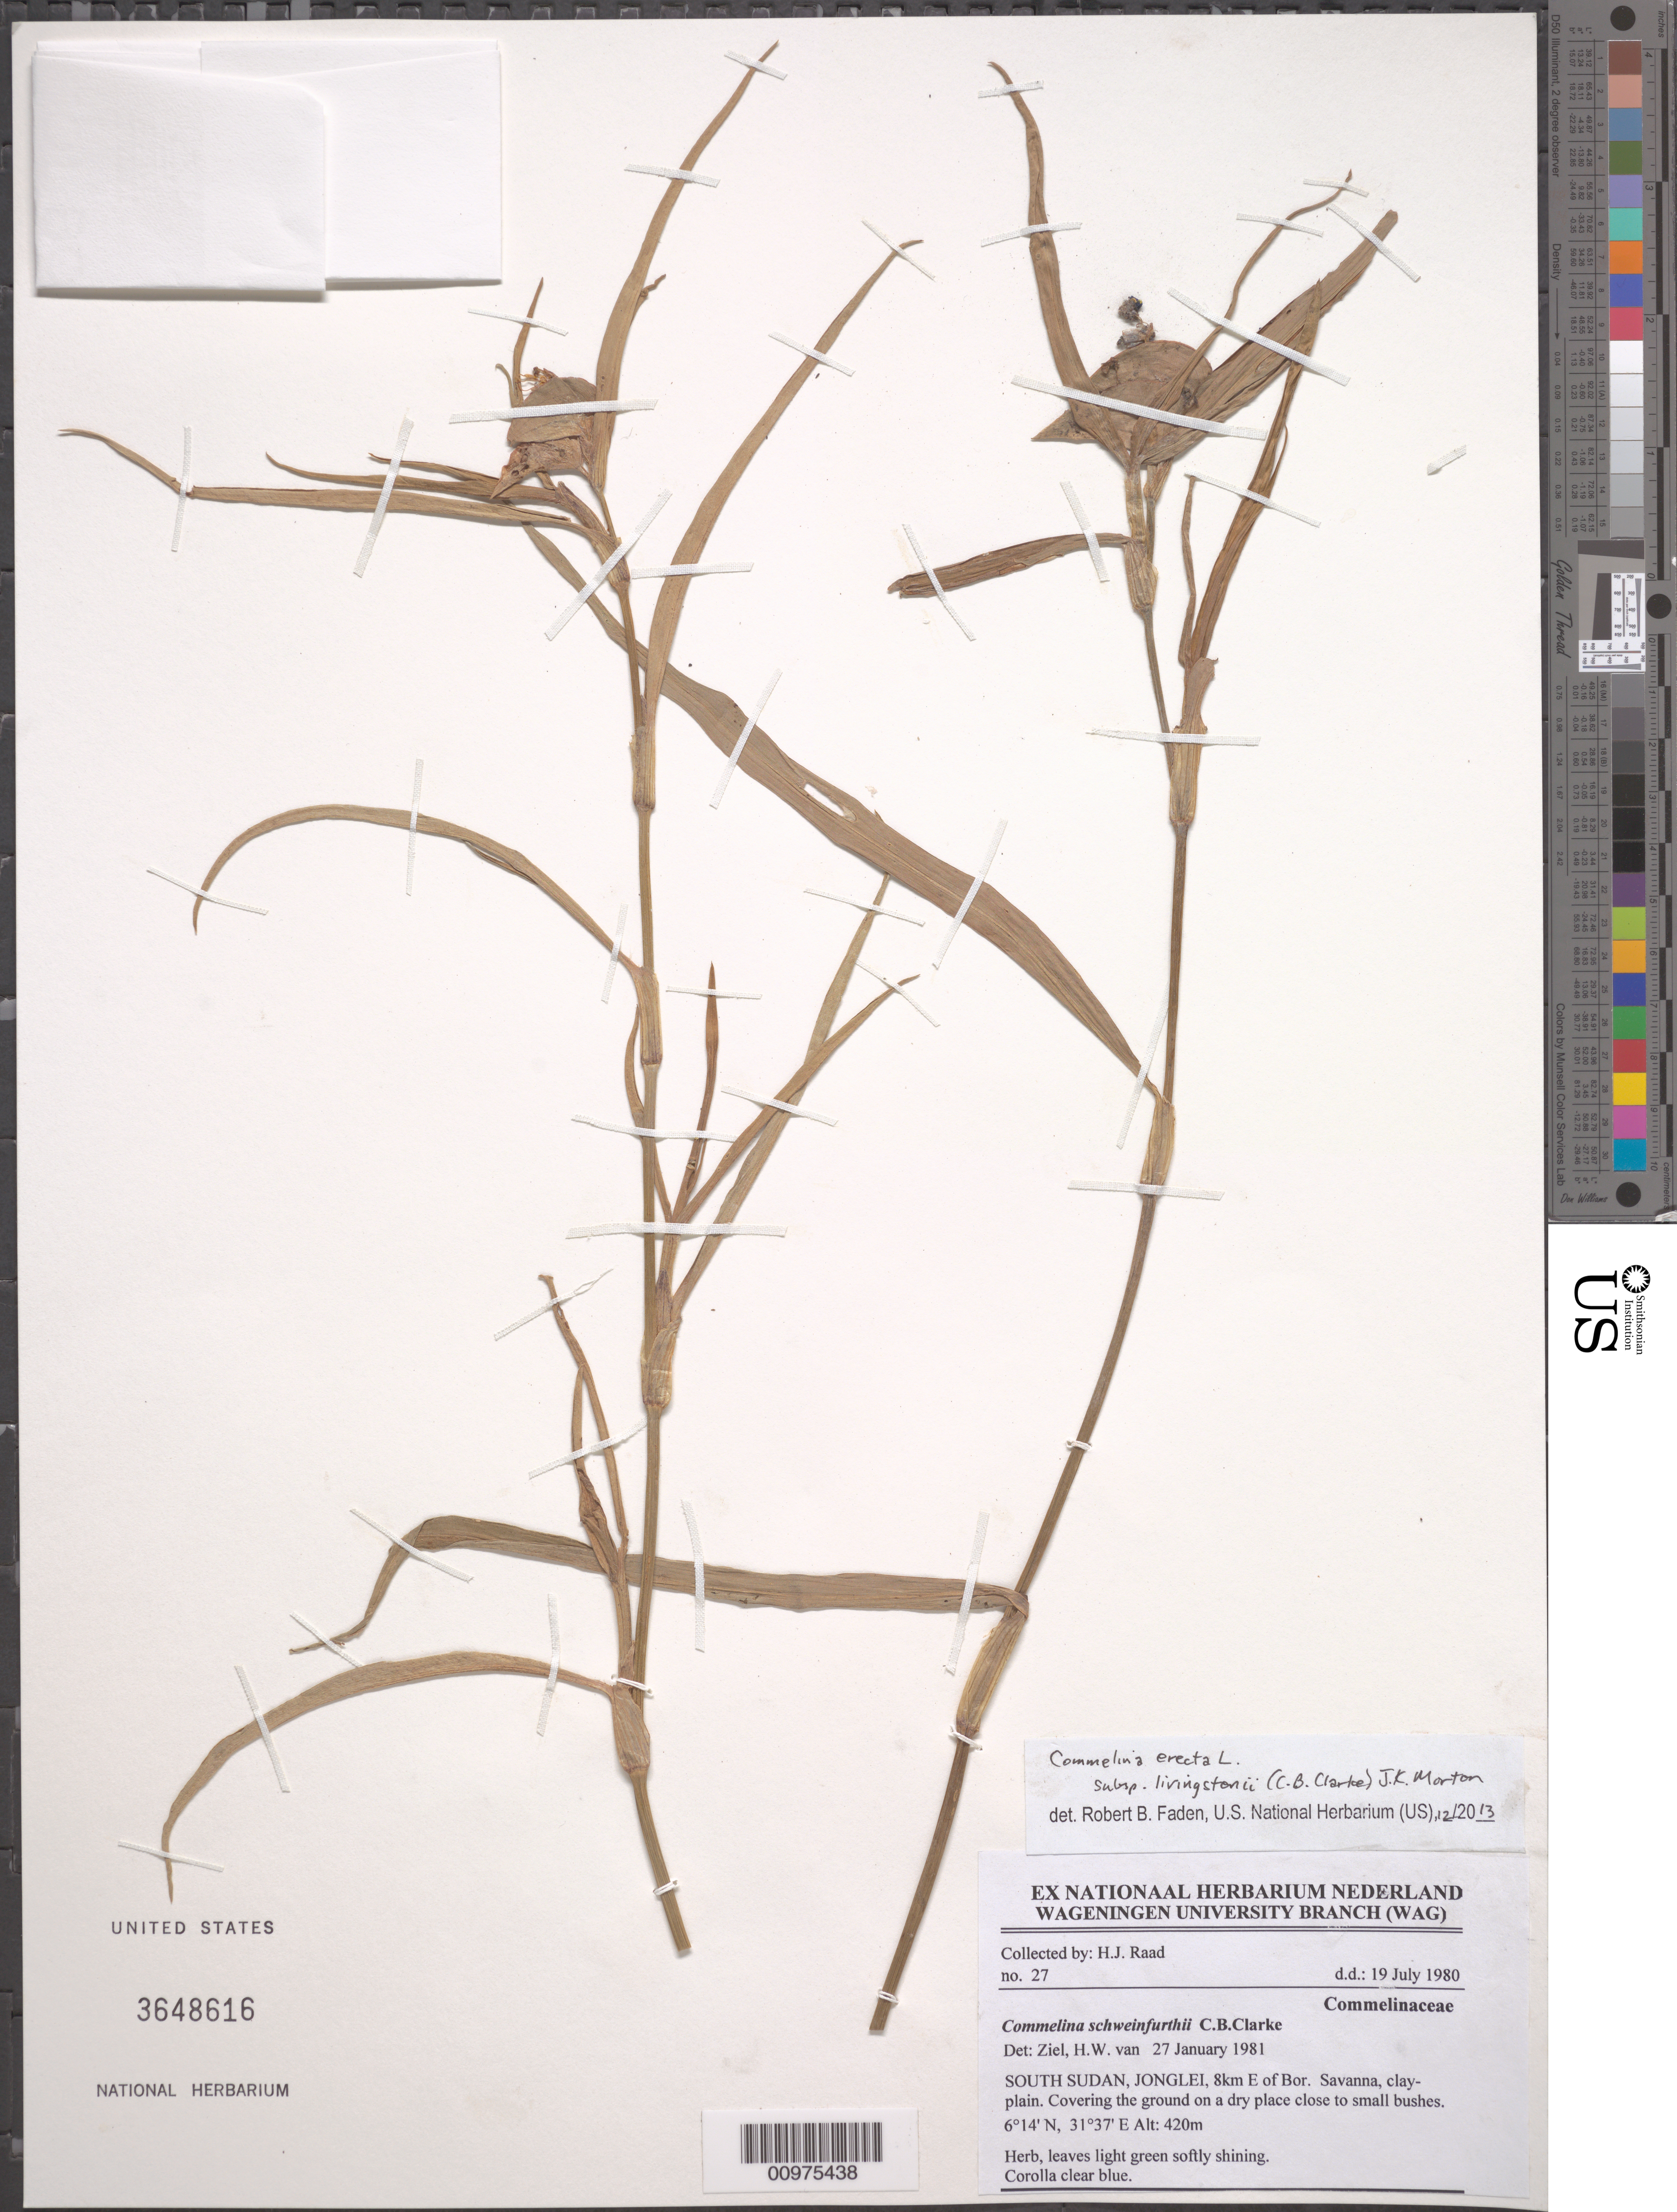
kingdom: Plantae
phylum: Tracheophyta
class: Liliopsida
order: Commelinales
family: Commelinaceae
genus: Commelina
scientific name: Commelina erecta subsp. livingstonii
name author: (C.B. Clarke) J.K. Morton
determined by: Faden, Robert B., (US), Smithsonian Institution - National Museum of Natural History (UNITED STATES)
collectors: H. Raad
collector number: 27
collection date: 1980-07-19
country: South Sudan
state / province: Jonglei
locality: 8 km E of Bor.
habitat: Savanna, clay-plain. Covering the ground on a dry place close to small bushes.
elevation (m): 420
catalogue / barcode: US 3648616